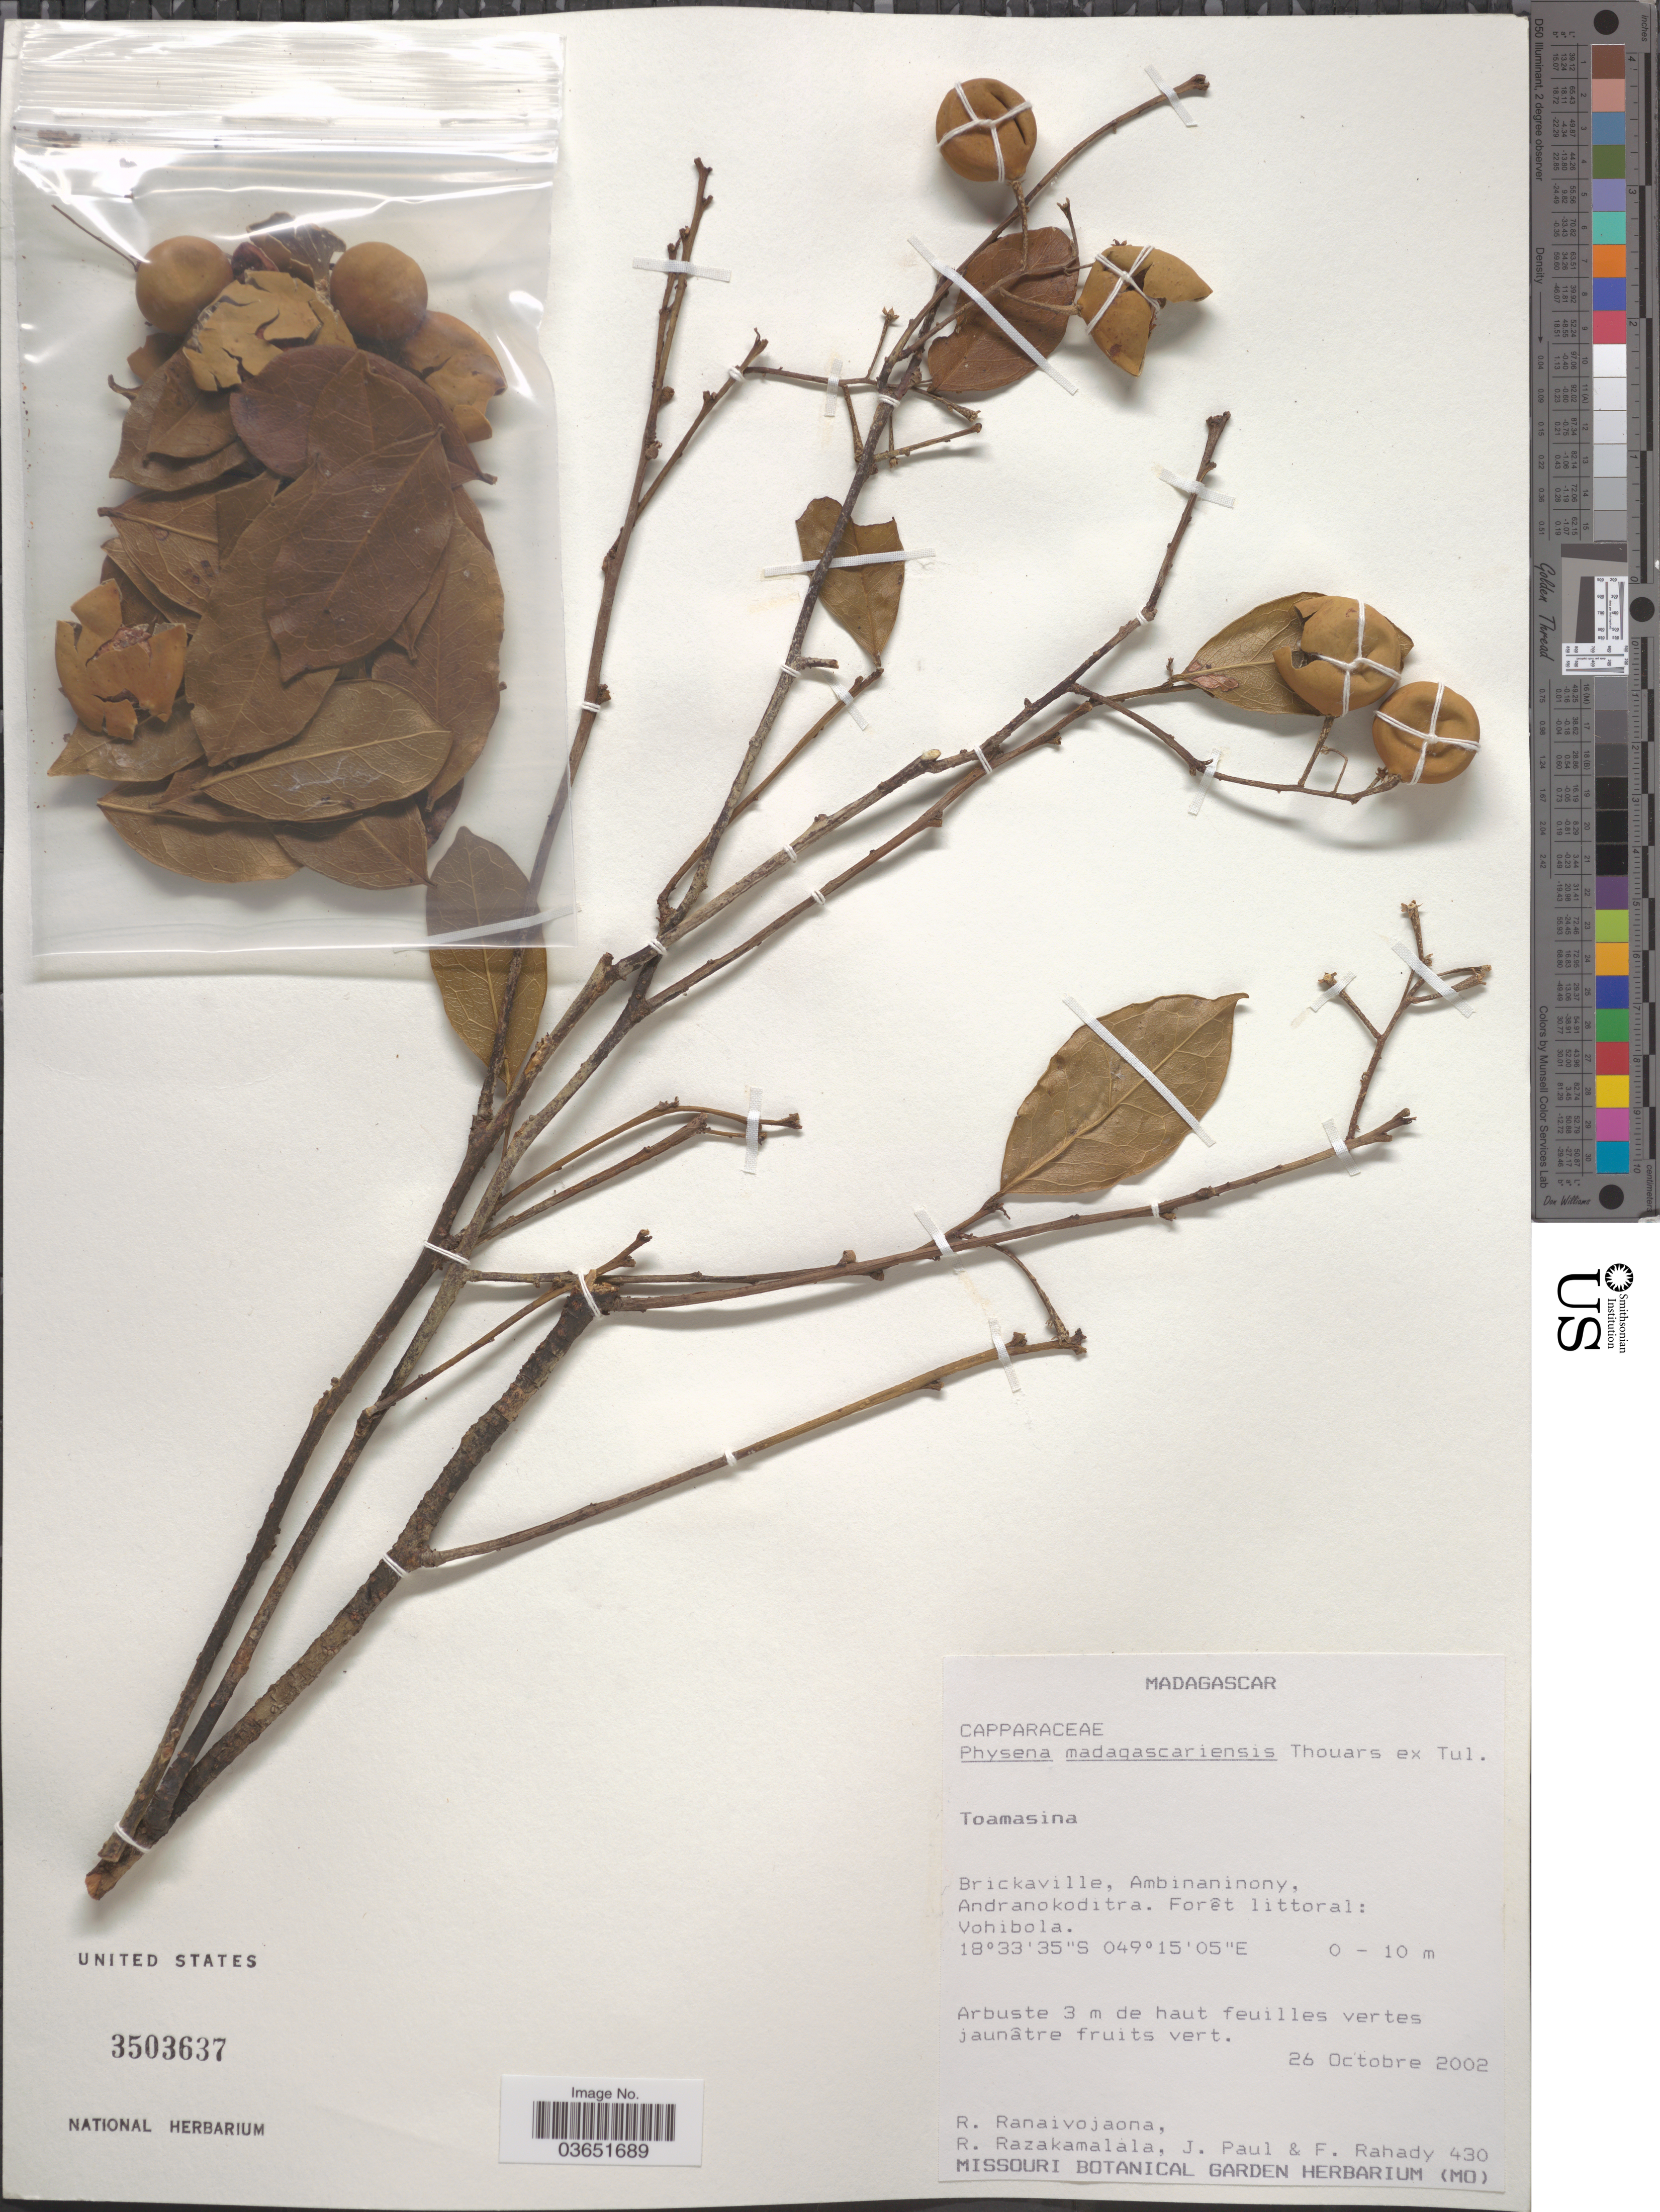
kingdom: Plantae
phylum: Tracheophyta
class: Magnoliopsida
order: Caryophyllales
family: Physenaceae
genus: Physena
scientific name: Physena madagascariensis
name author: Thouars ex Tul.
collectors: R. Ranaivojaona, R. Razakamalala, J. Paul & F. Rahady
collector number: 430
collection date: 2002-10-26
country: Madagascar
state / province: Atsinanana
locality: Brickaville, Ambinaninony, Andranokoditra. Forêt littoral: Vohibola.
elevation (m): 0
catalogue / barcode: US 3503637